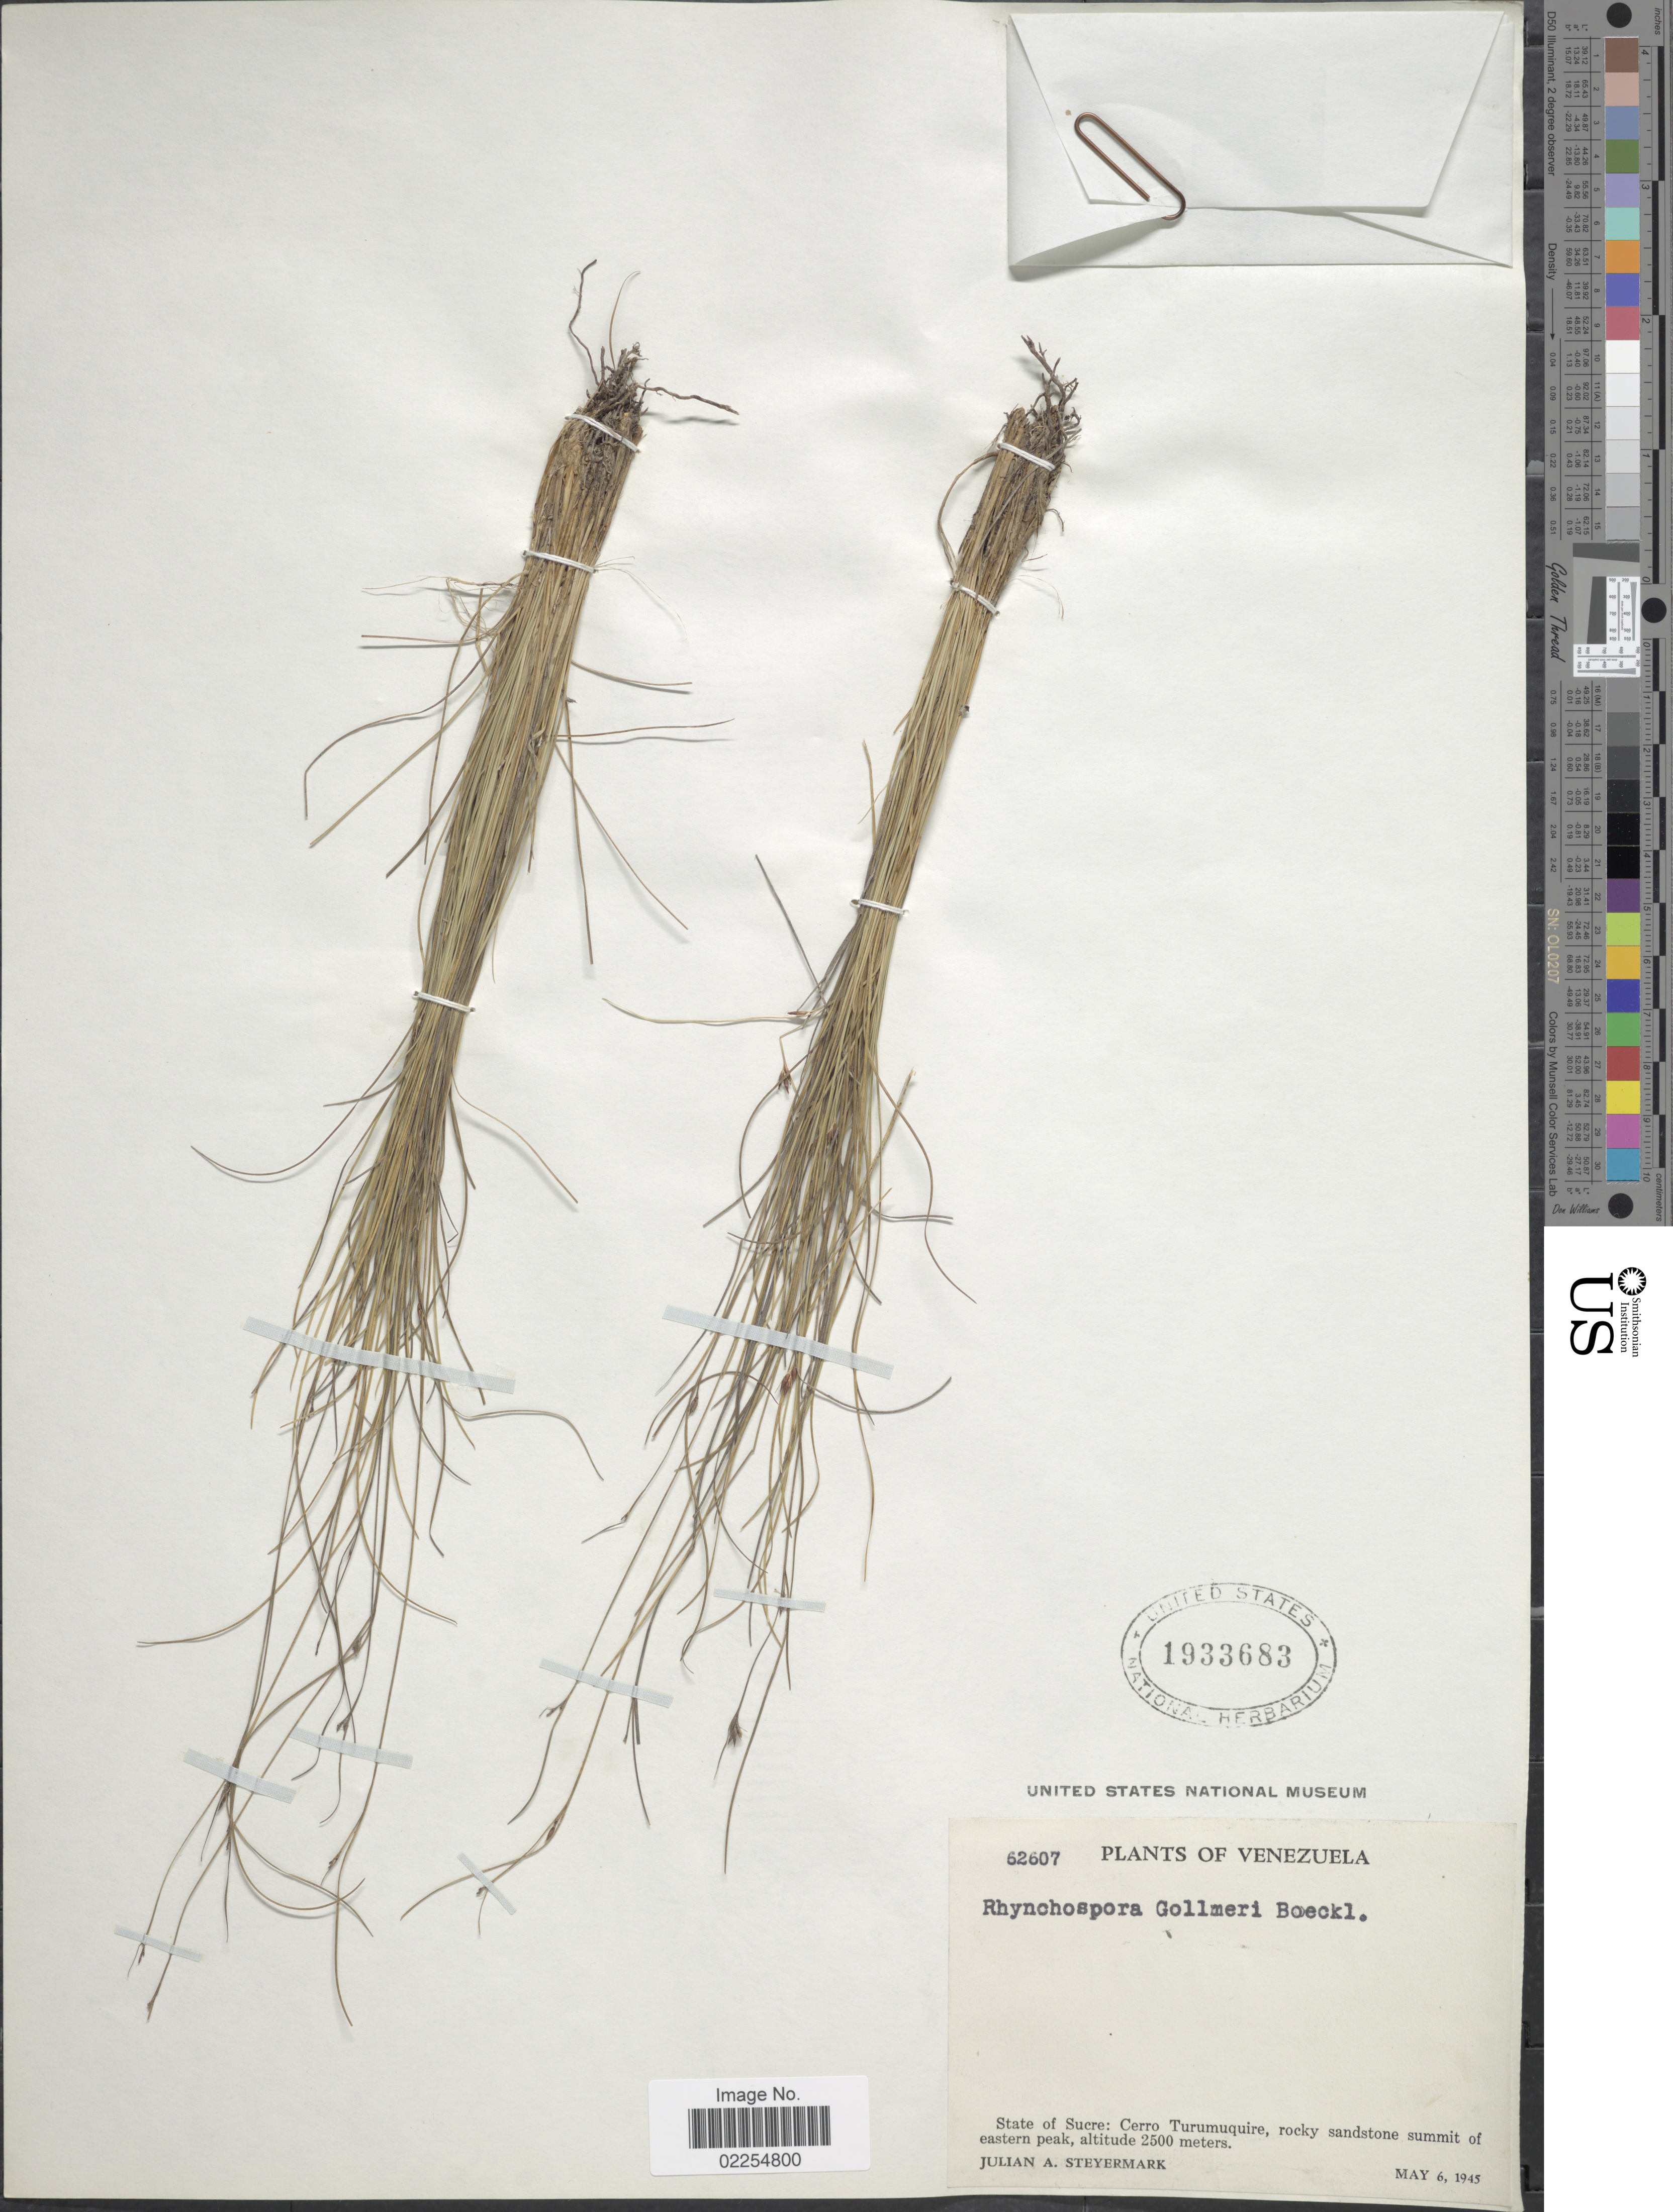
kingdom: Plantae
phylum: Tracheophyta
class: Liliopsida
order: Poales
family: Cyperaceae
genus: Rhynchospora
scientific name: Rhynchospora gollmeri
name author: Boeckeler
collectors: J. Steyermark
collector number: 62607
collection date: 1945-05-06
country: Venezuela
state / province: Sucre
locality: Cerro Turumuquire, summit of eastern peak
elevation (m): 2500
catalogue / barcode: US 1933683